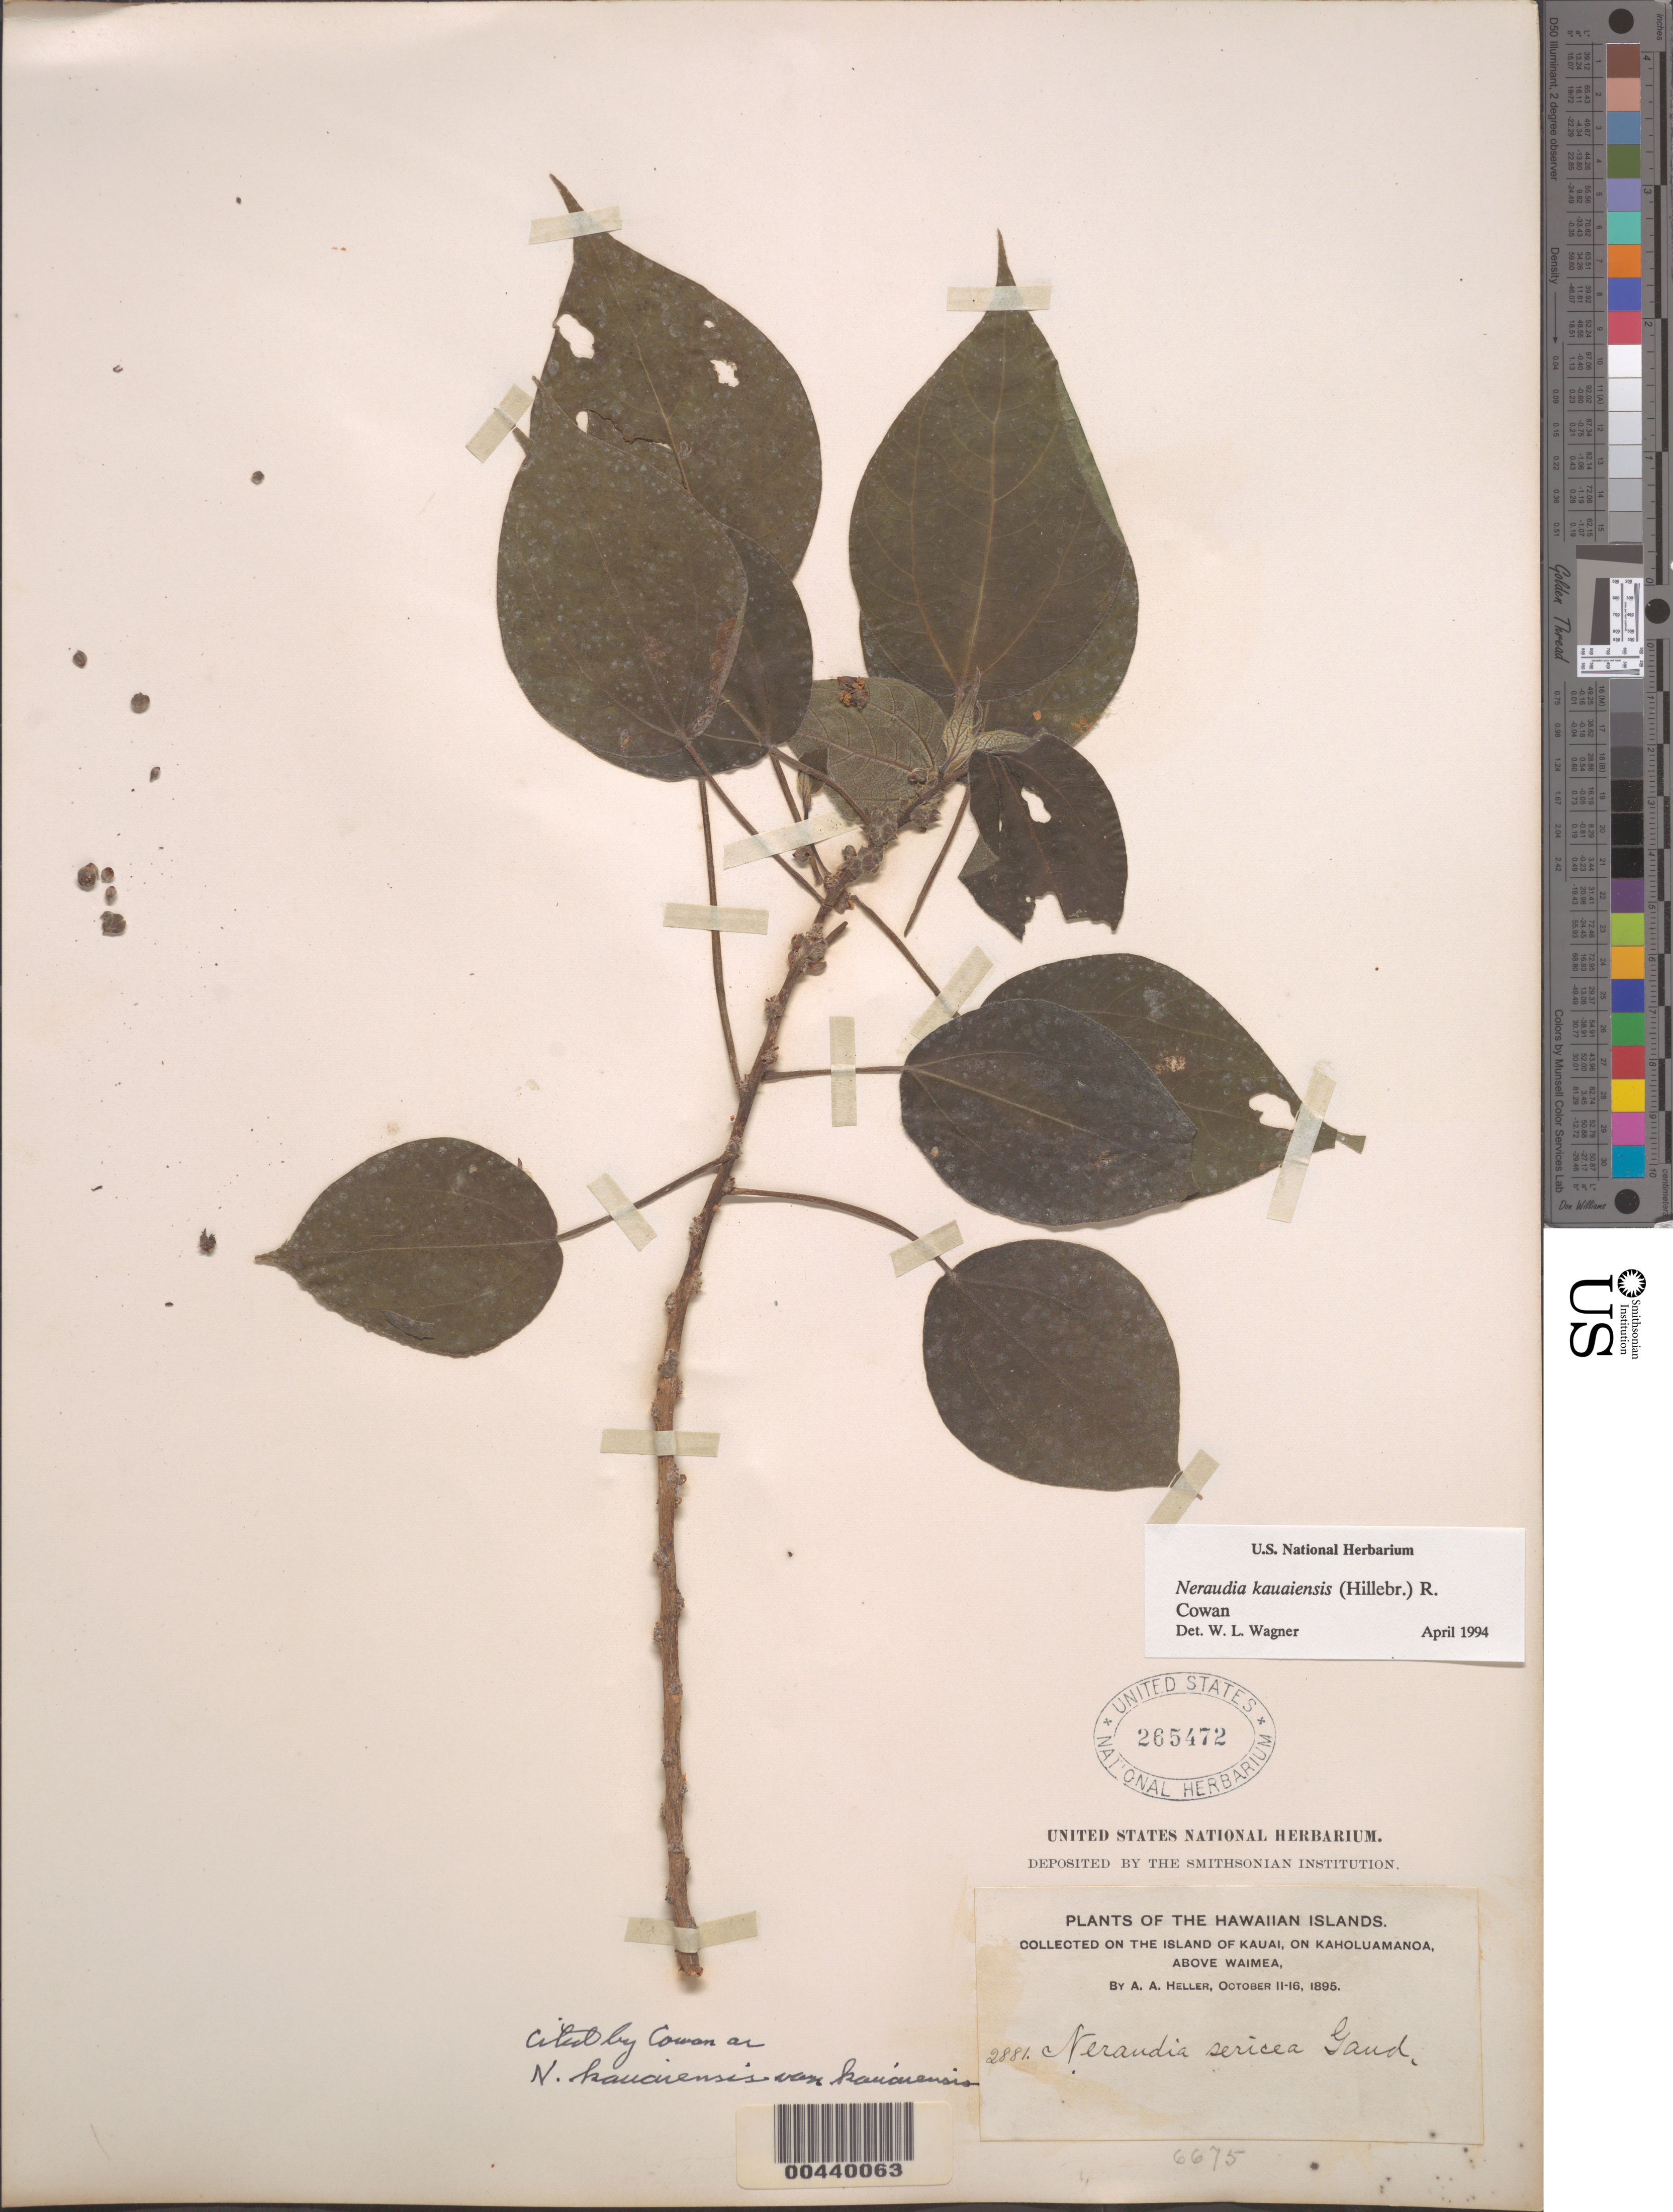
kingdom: Plantae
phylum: Tracheophyta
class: Magnoliopsida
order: Rosales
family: Urticaceae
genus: Neraudia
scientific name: Neraudia kauaiensis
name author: (Hillebr.) R.S. Cowan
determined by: Wagner, W. L., (BOT), Smithsonian Institution - National Museum of Natural History (UNITED STATES)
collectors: A. A. Heller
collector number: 2881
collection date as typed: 11 Oct 1895 to 16 Oct 1895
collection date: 1895-10-11/1895-10-16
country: United States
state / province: Hawaii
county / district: Kauai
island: Kaua'i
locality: On Kaholuamanoa, above Waimea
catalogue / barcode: US 265472